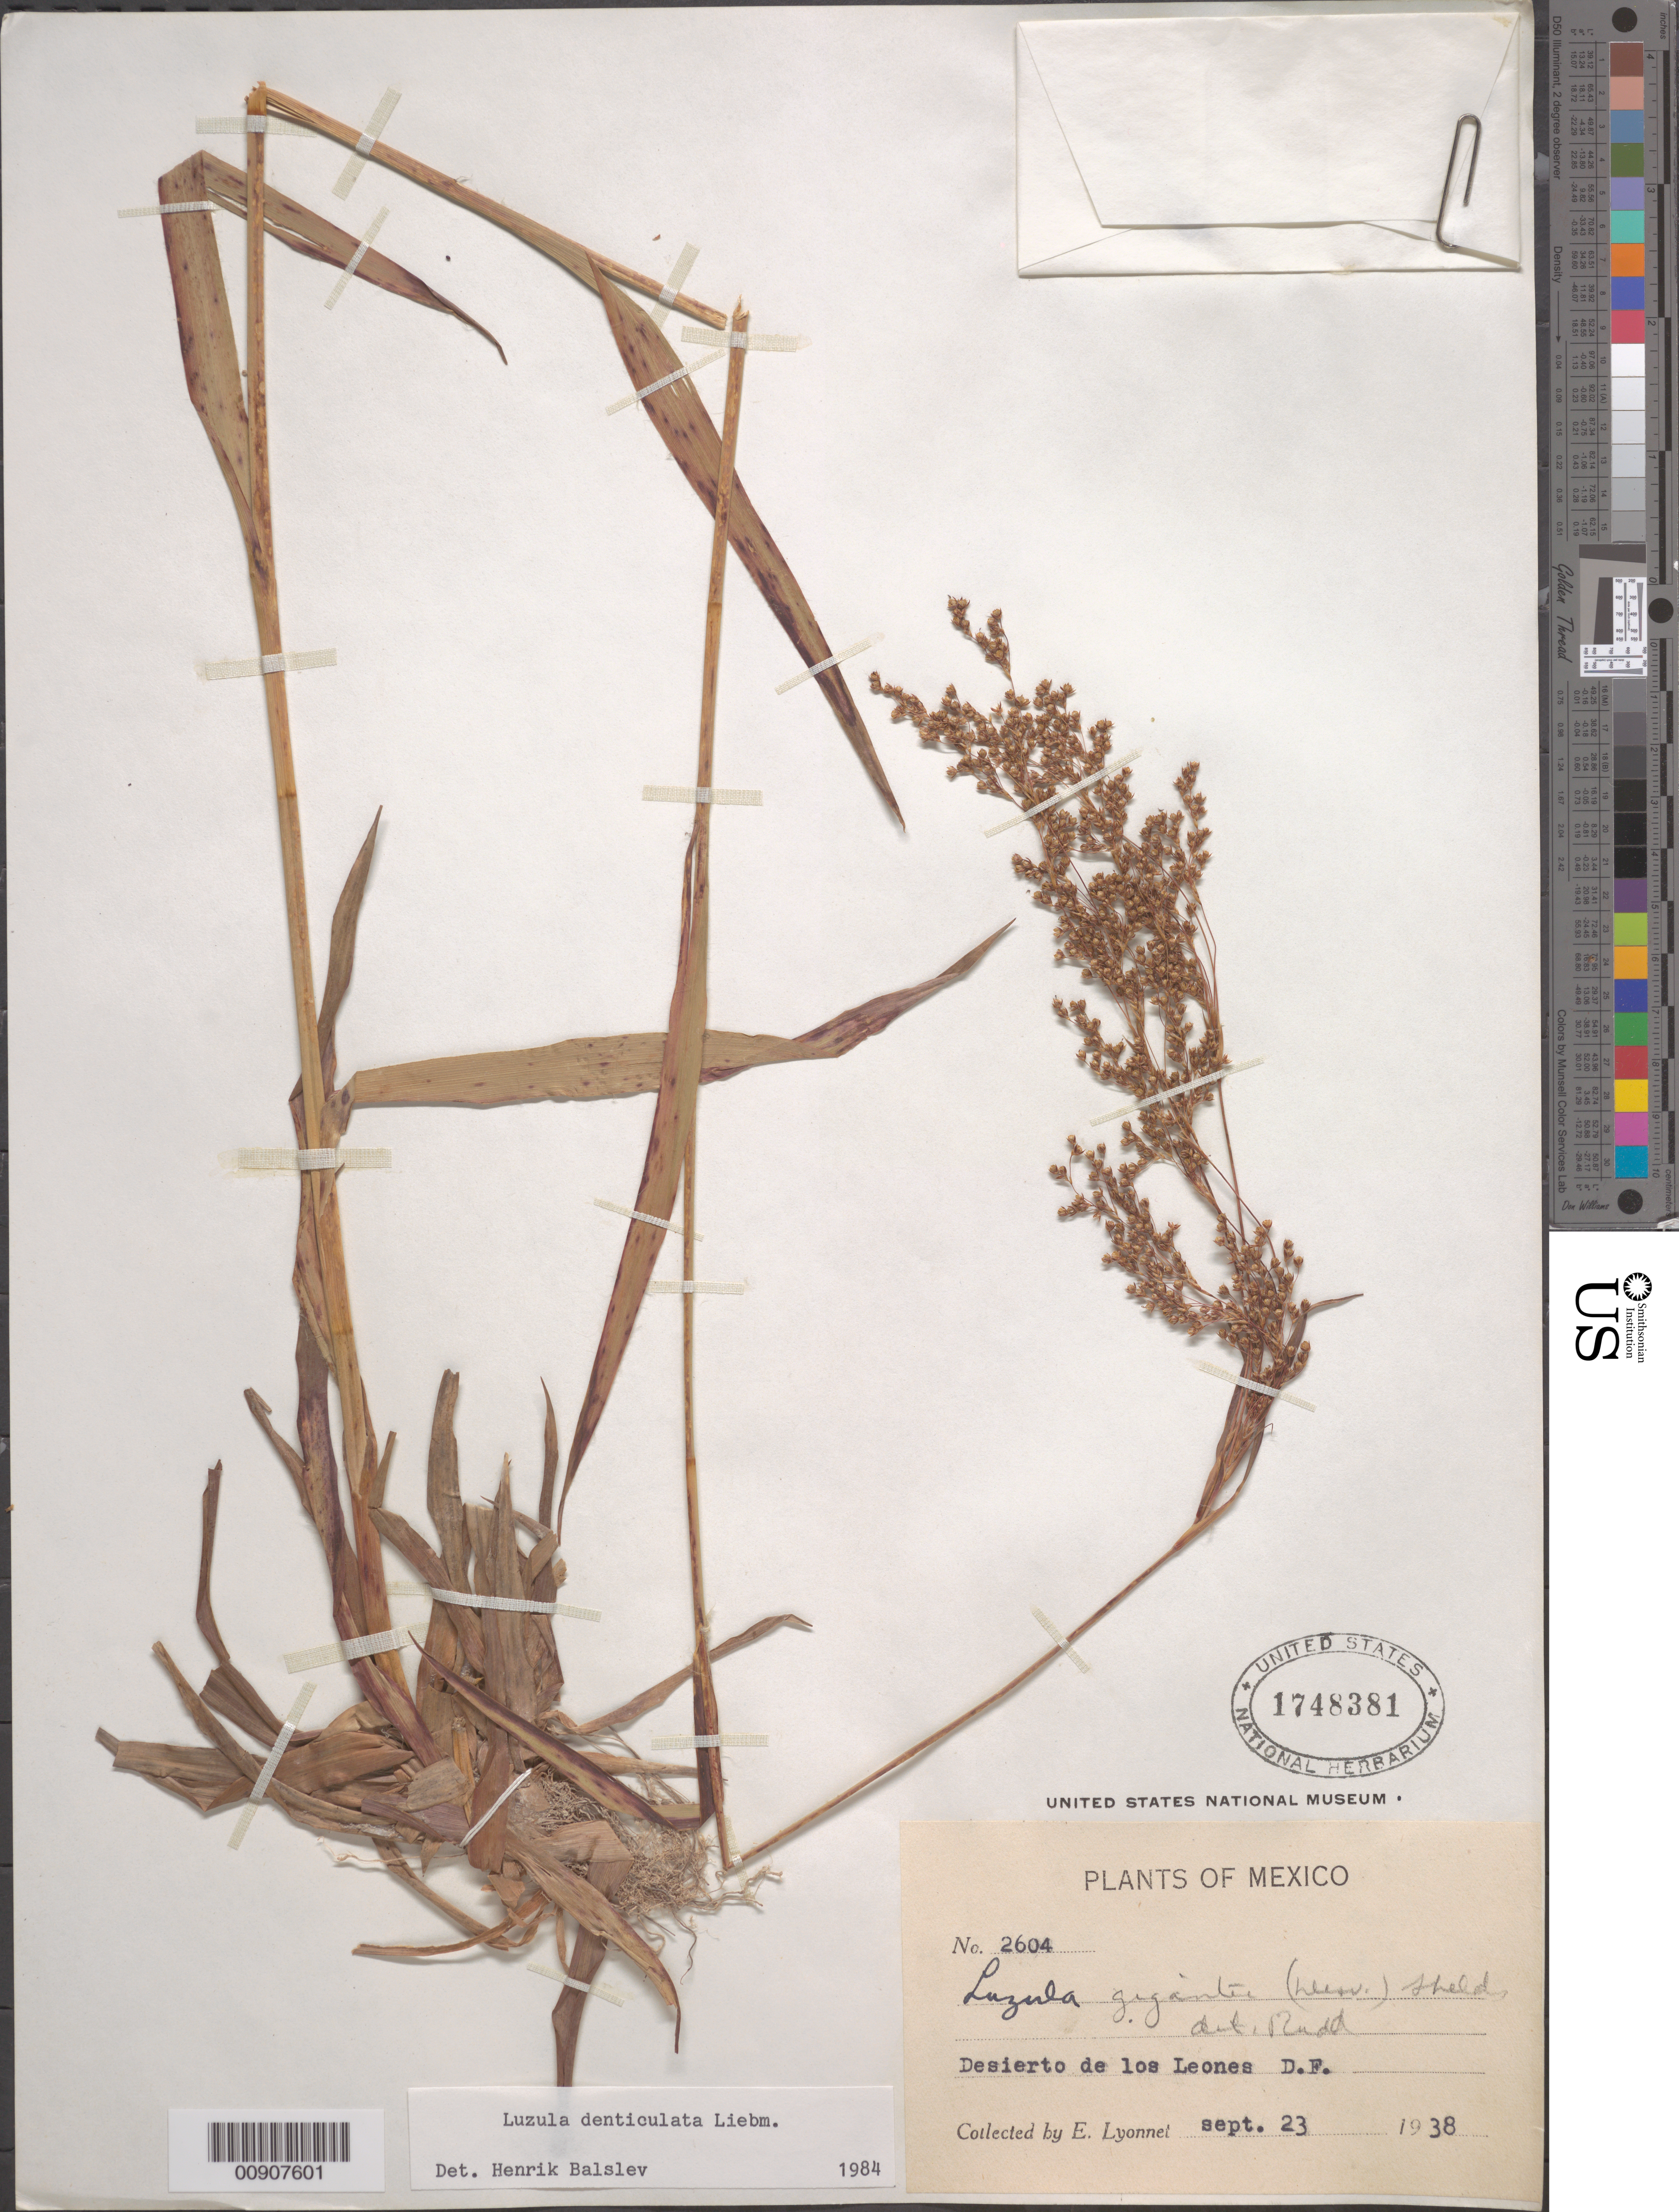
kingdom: Plantae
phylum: Tracheophyta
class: Liliopsida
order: Poales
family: Juncaceae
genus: Luzula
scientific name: Luzula denticulata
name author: Liebm.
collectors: Bro. E. Lyonnet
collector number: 2604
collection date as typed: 23 Sep 1938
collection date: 1938-09-23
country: Mexico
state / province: Distrito Federal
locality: Desierto de los Leones, D.F.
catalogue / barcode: US 1748381